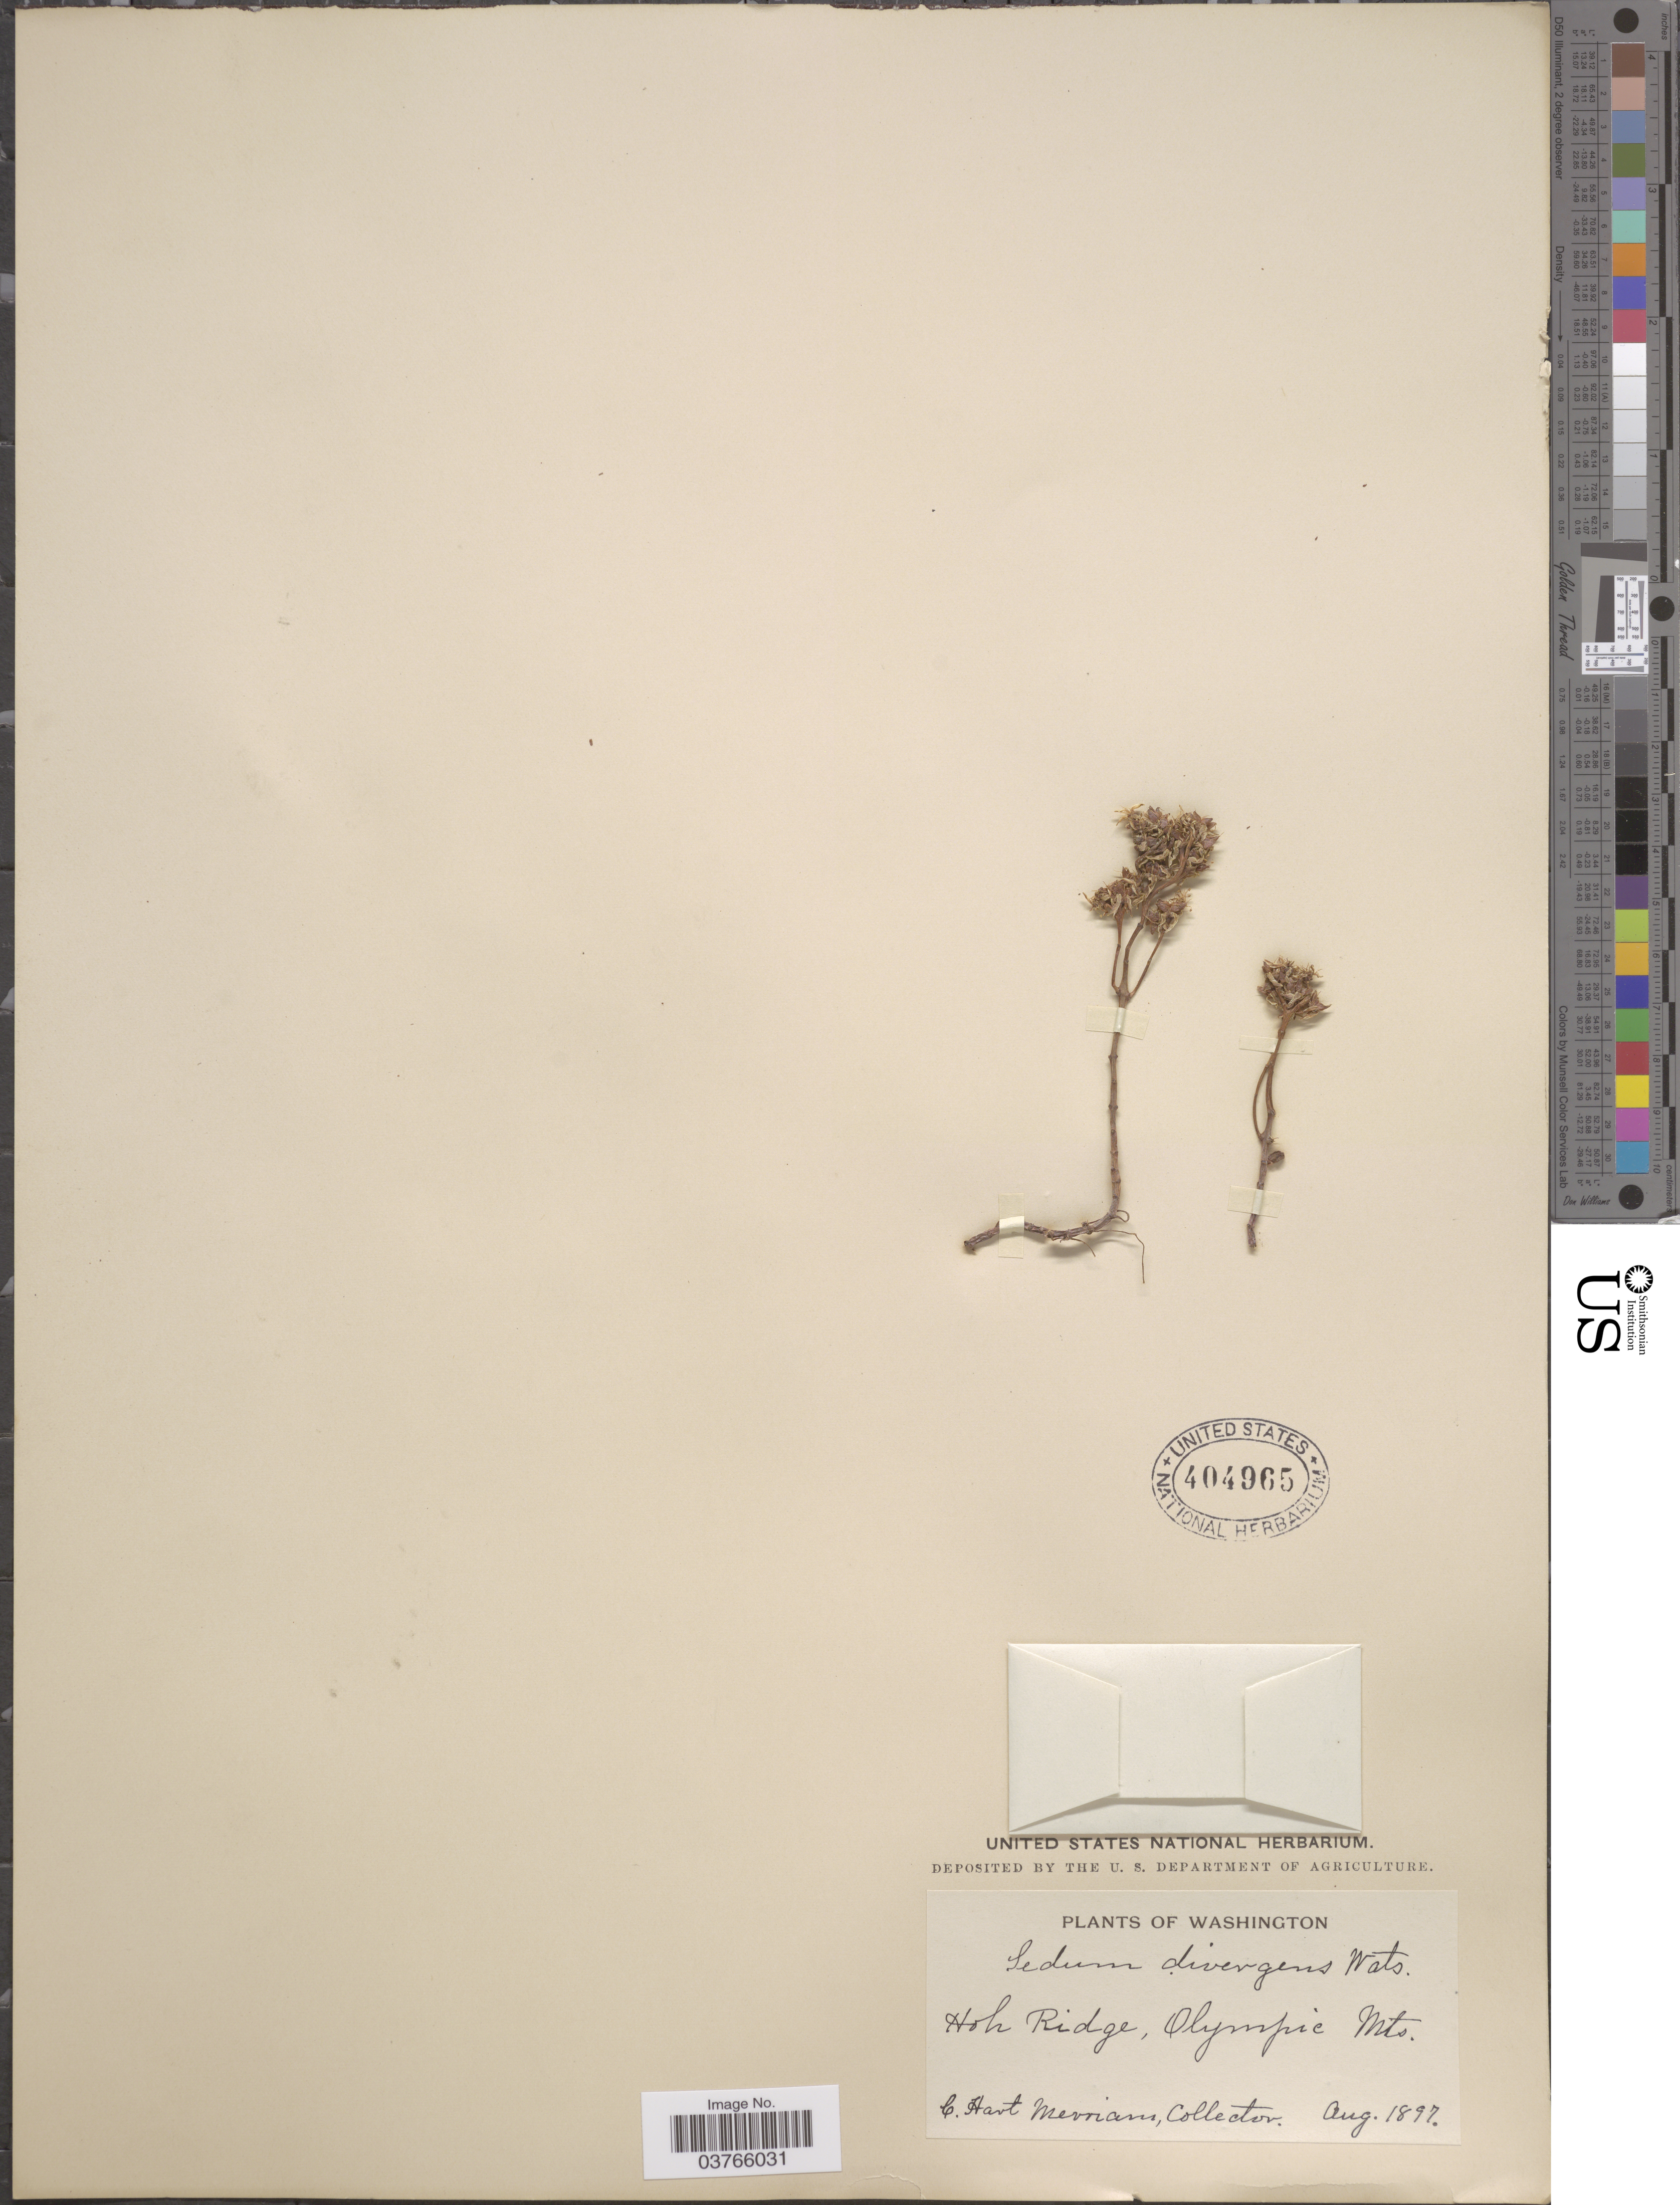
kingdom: Plantae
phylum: Tracheophyta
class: Magnoliopsida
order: Saxifragales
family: Crassulaceae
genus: Sedum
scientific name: Sedum divergens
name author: Greene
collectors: C. Merriam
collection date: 1897-08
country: United States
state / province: Washington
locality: Hoh Ridge, Olympic Mts.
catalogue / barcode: US 404965